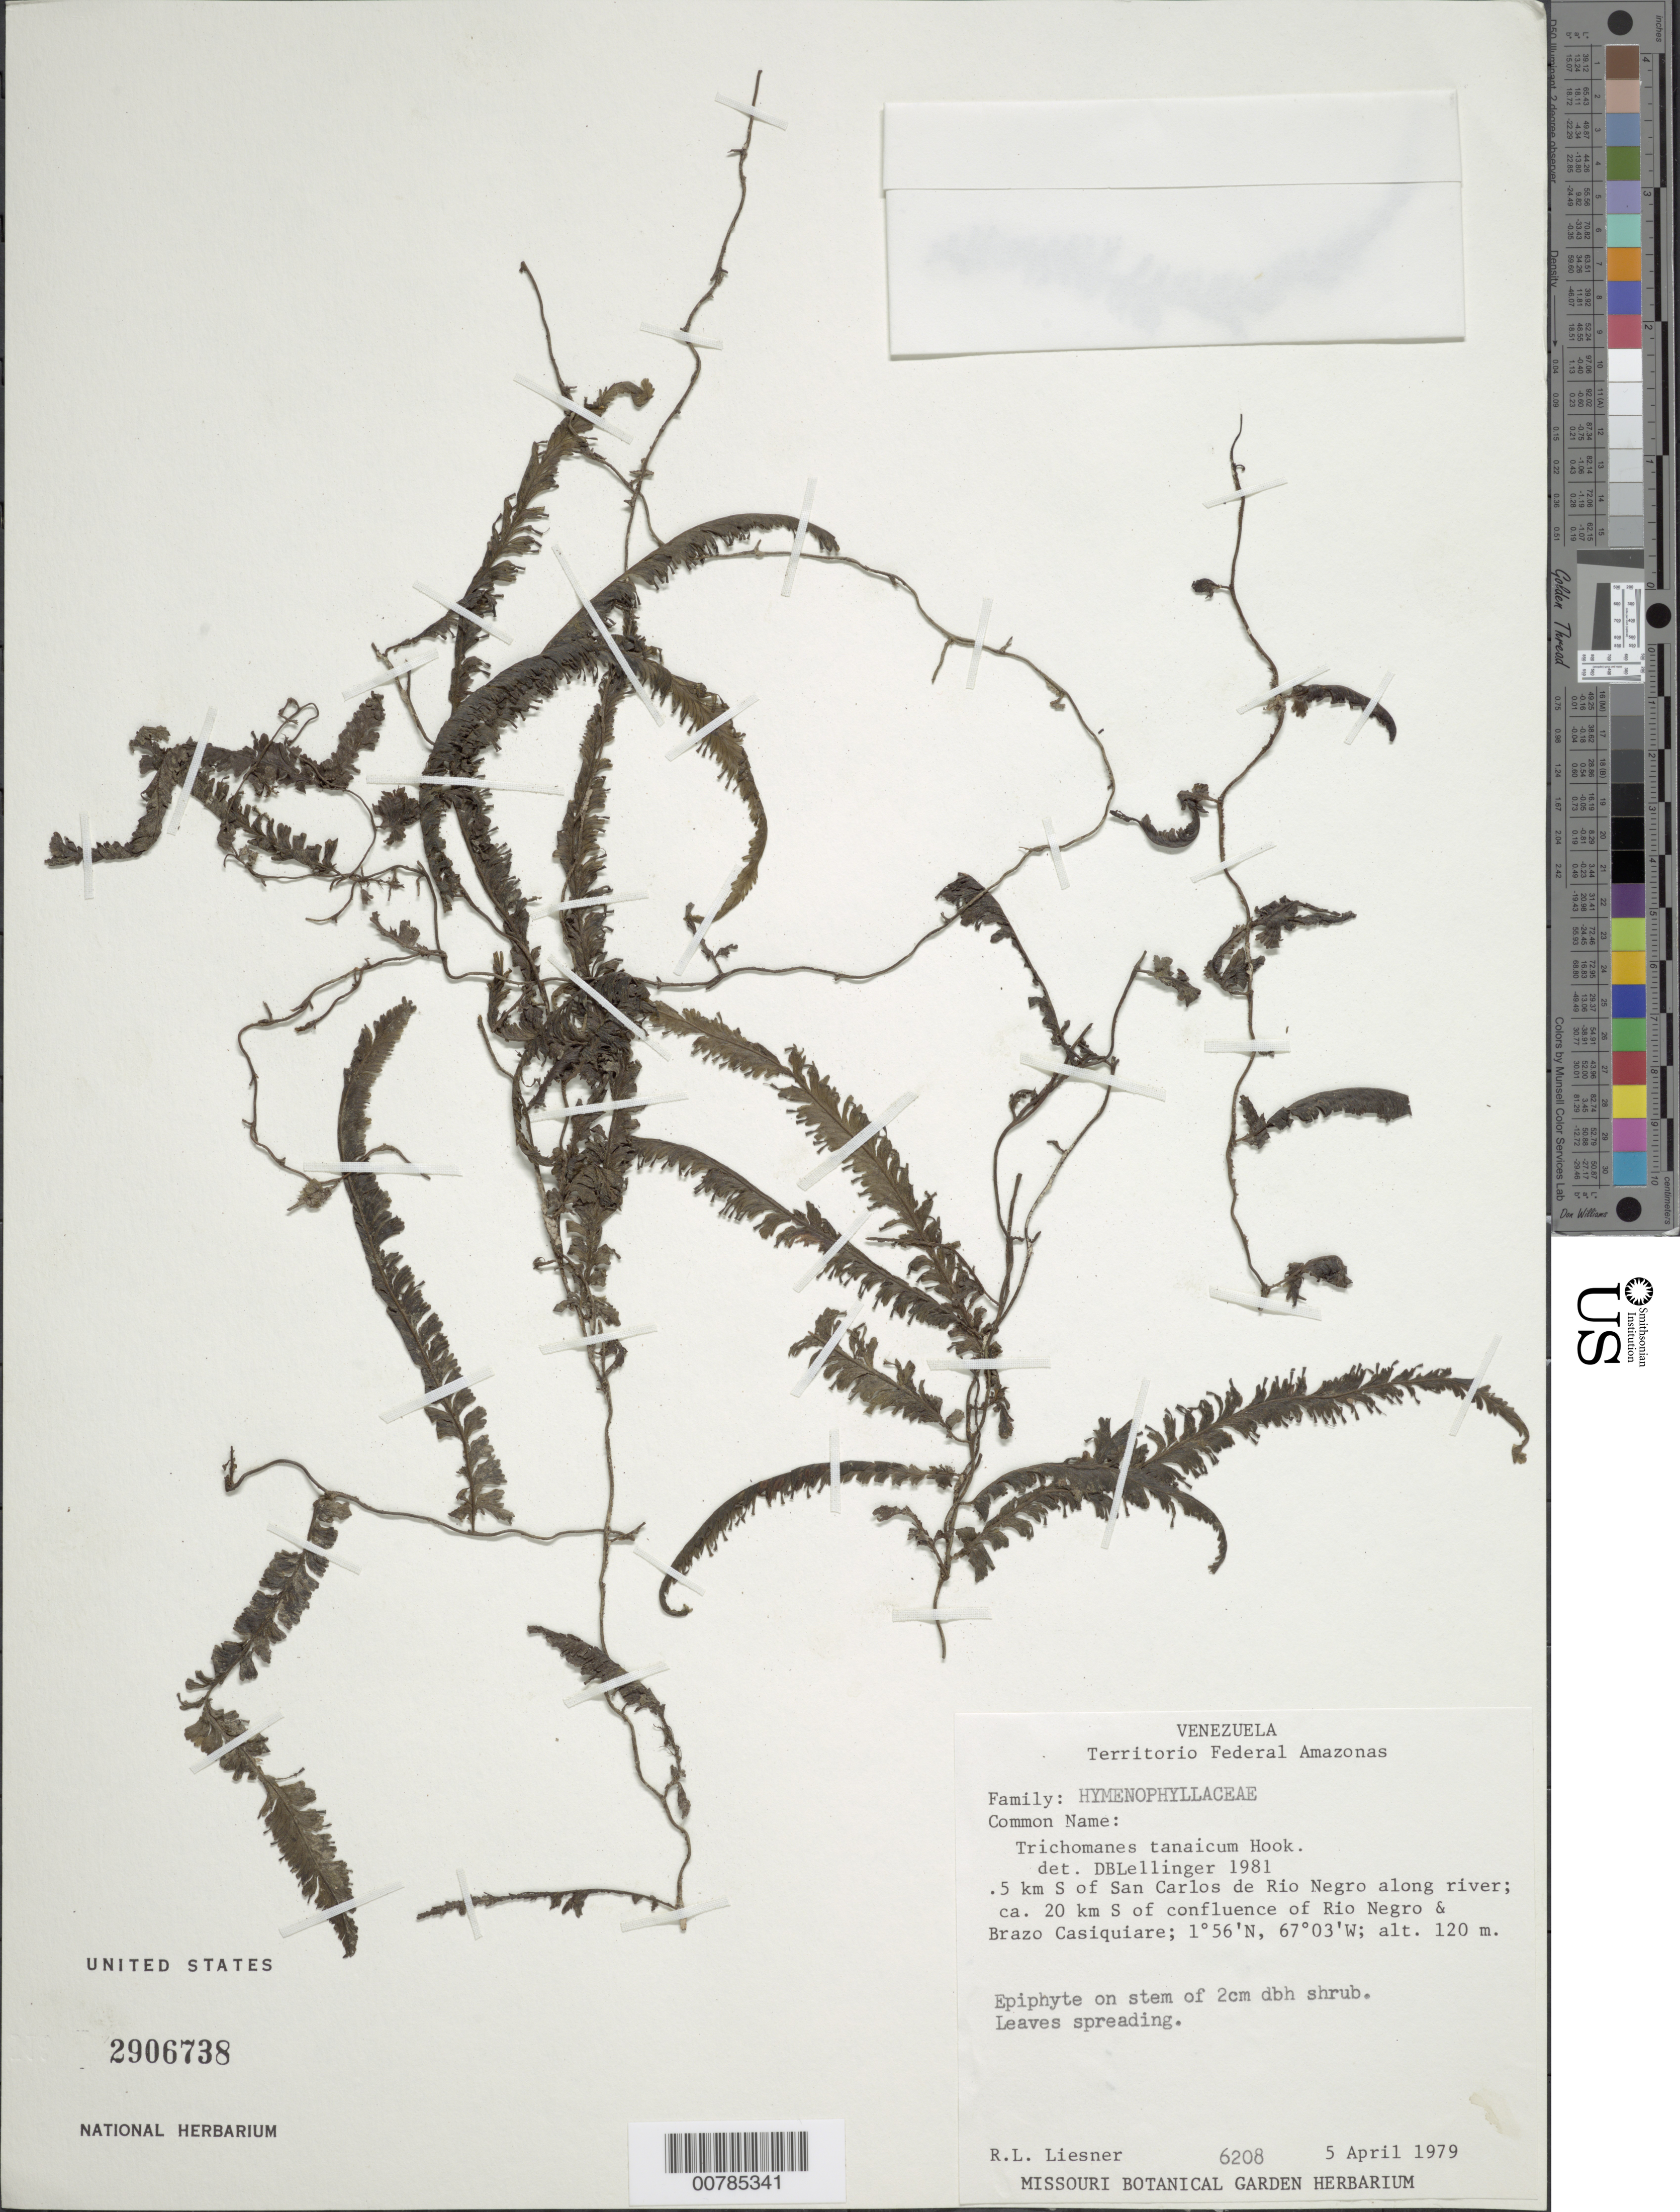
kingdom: Plantae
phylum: Tracheophyta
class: Polypodiopsida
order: Hymenophyllales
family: Hymenophyllaceae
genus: Trichomanes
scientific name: Trichomanes tanaicum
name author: Hook. ex J.W. Sturm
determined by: Lellinger, David B., (BOT), Smithsonian Institution - National Museum of Natural History (UNITED STATES)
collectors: R. L. Liesner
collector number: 6208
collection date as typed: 5-Apr-79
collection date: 1979-04-05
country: Venezuela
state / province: Amazonas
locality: San Carlos de Río Negro, 0.5 km S of, along river, ca 20 km S of confluence of Río Negro and Brazo Casiquiare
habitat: Along river, on stem of 2 cm dbh shrub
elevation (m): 120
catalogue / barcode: US 2906738